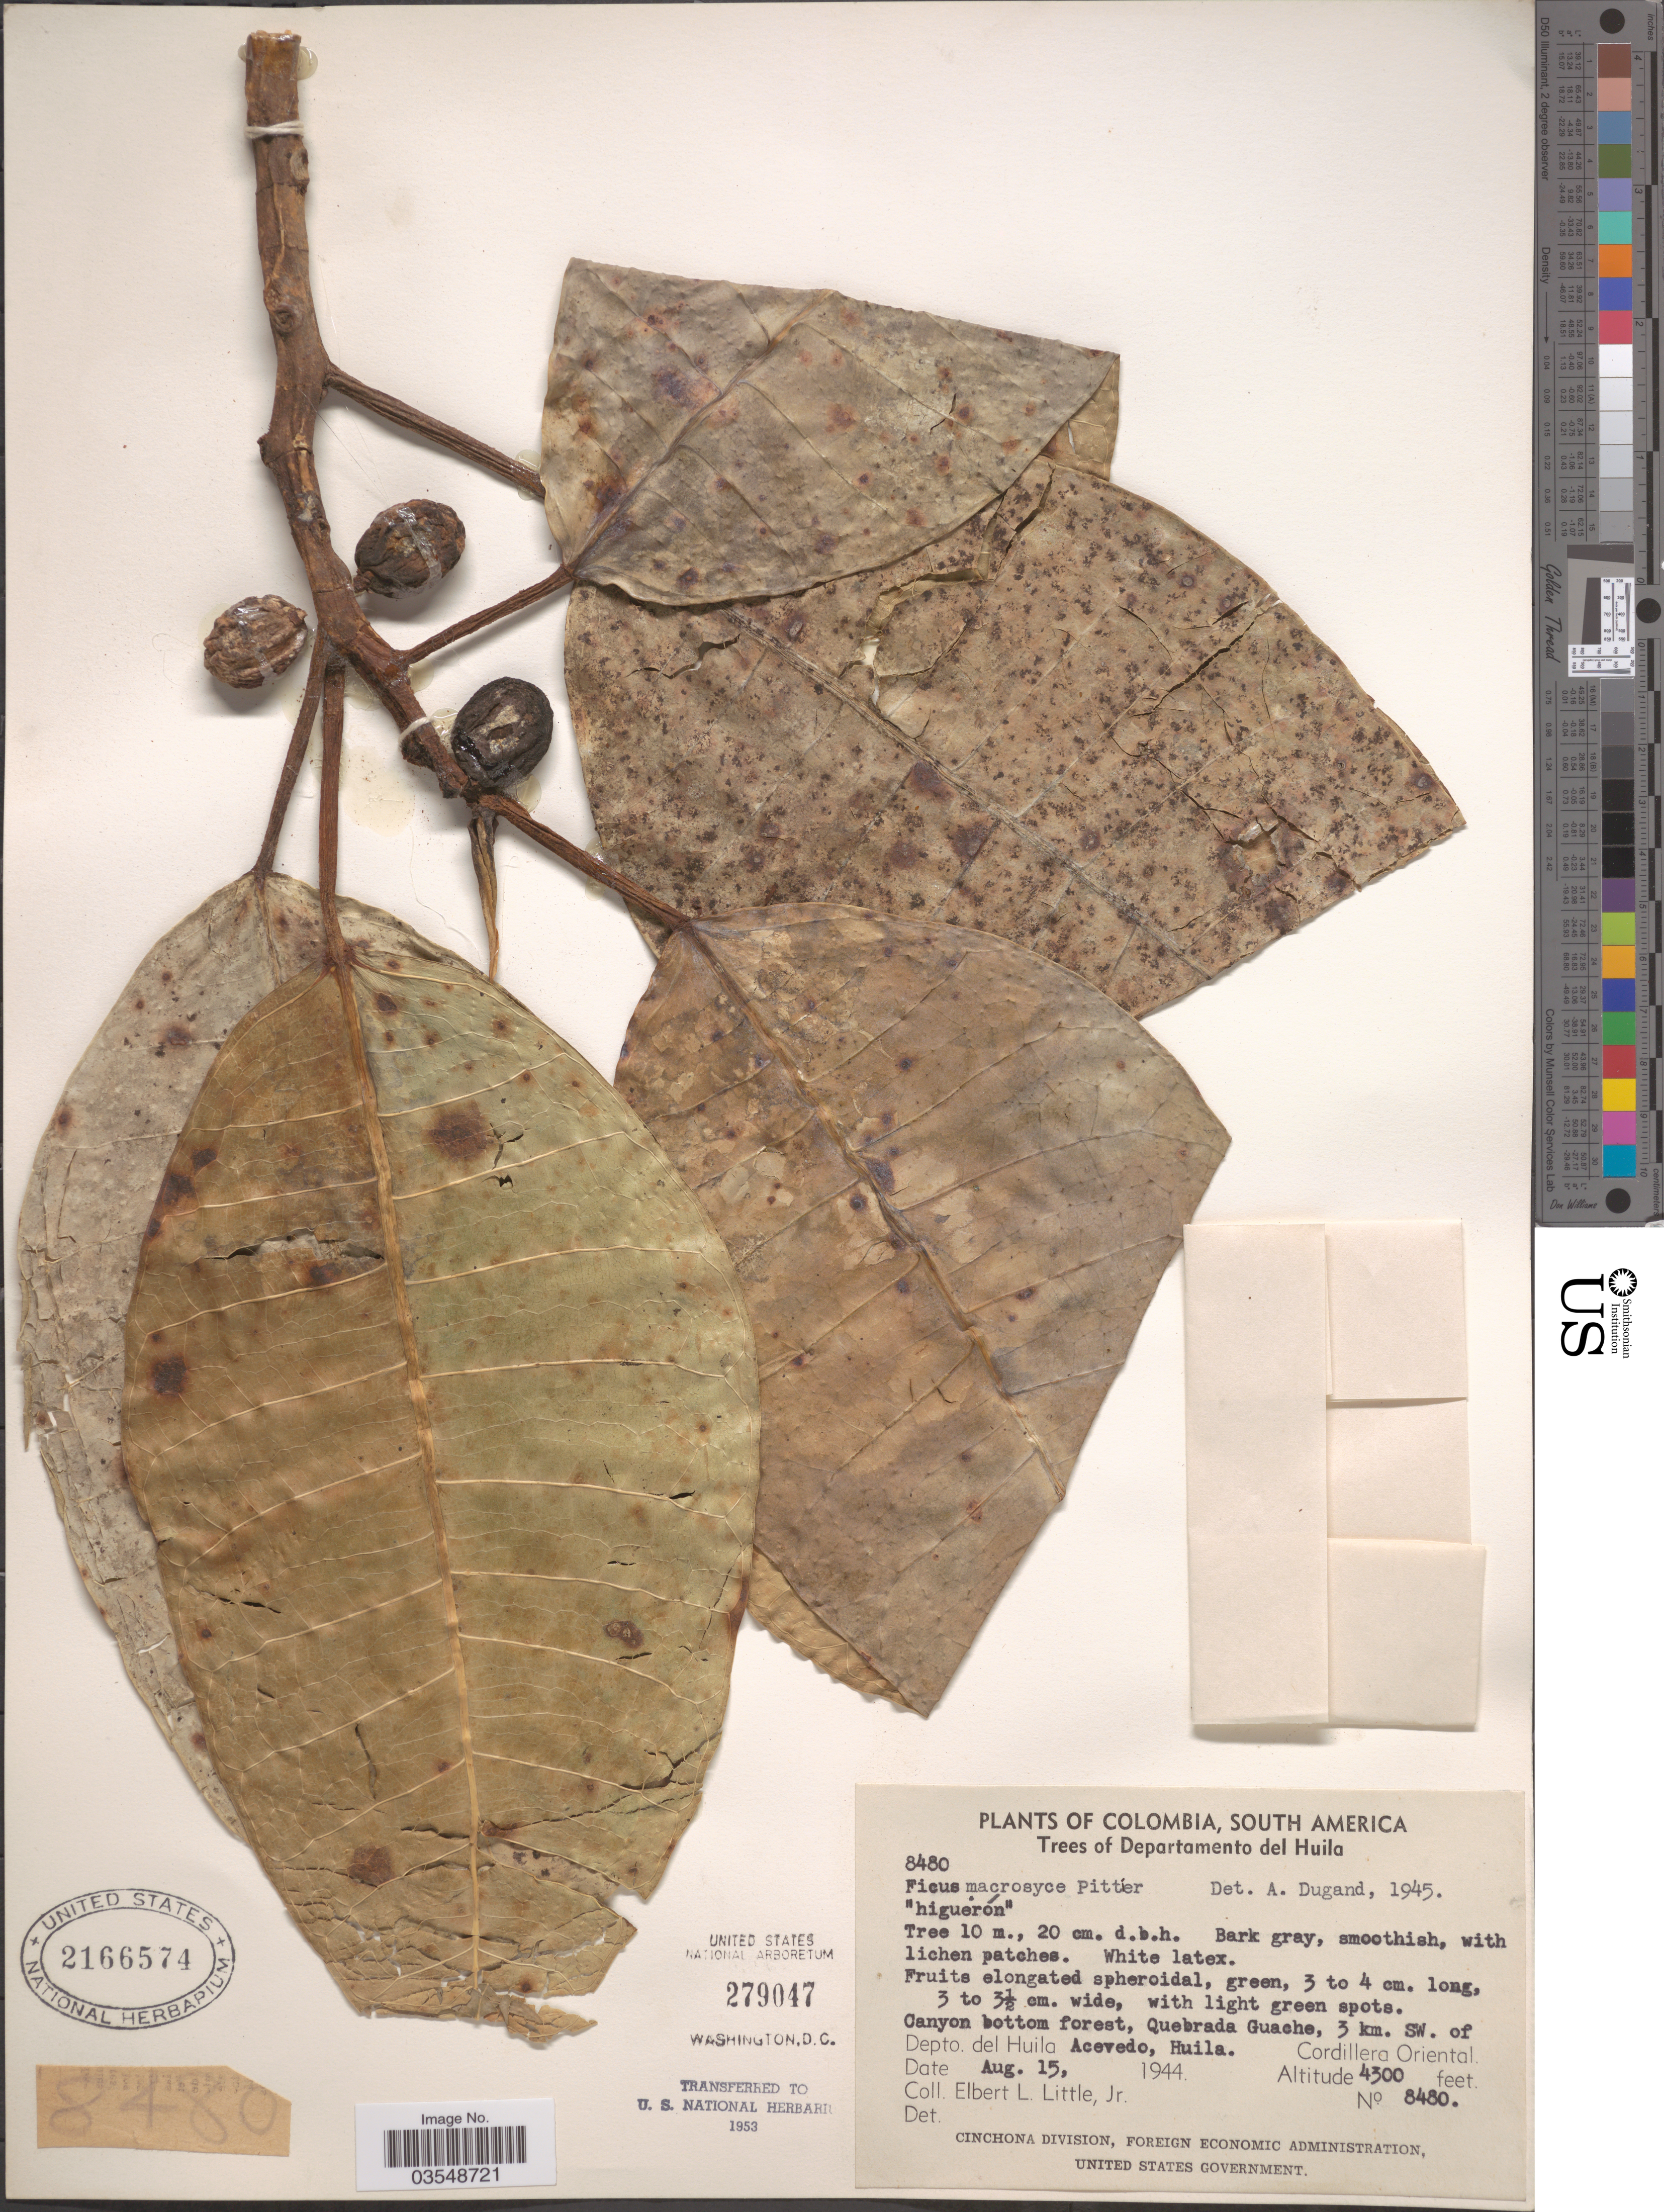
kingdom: Plantae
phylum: Tracheophyta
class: Magnoliopsida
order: Rosales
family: Moraceae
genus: Ficus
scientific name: Ficus macrosyce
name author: Pittier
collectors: E. L. Little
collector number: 8480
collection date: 1944-08-15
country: Colombia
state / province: Huila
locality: Departamento del Huila. Canyon bottom forest, Quebrada Guache, 3 km. SW. of Acevedo. Cordillera Oriental.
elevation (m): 1311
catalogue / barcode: US 2166574